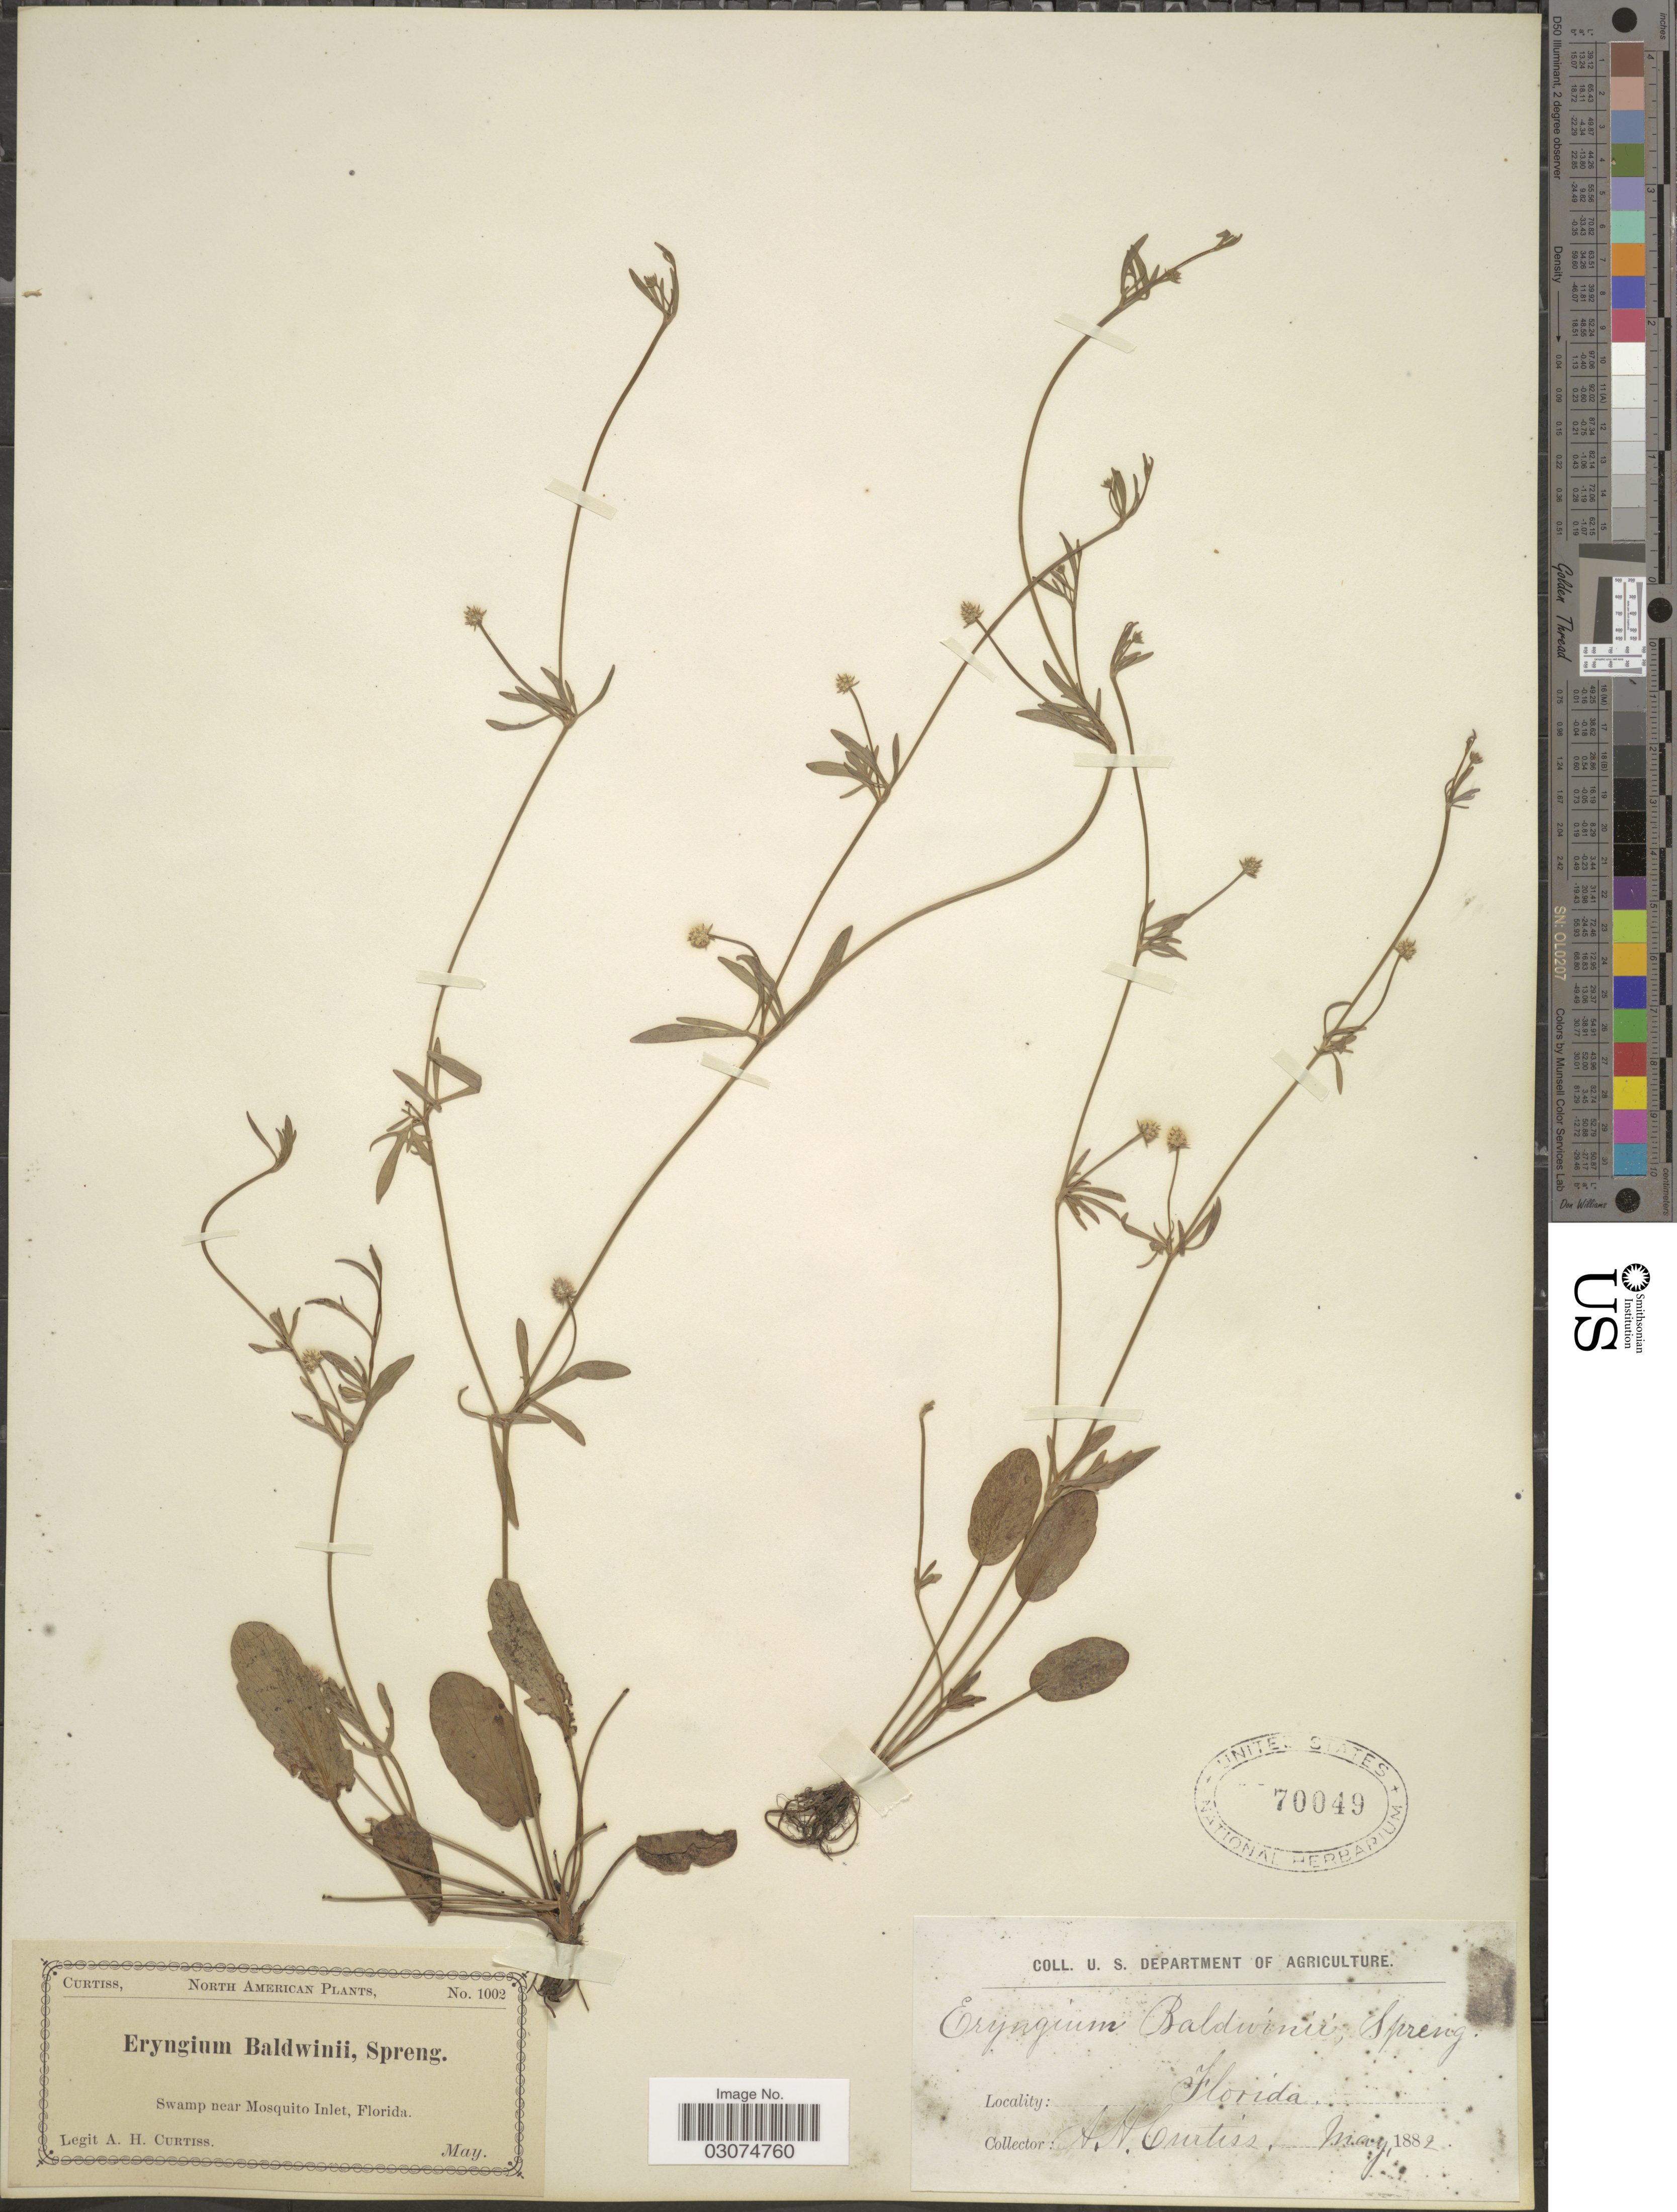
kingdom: Plantae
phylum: Tracheophyta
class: Magnoliopsida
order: Apiales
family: Apiaceae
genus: Eryngium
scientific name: Eryngium baldwinii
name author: Spreng.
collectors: A. H. Curtiss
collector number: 1002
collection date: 1882-05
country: United States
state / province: Florida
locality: North American. Swamp near Mosquito Inlet.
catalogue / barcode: US 70049